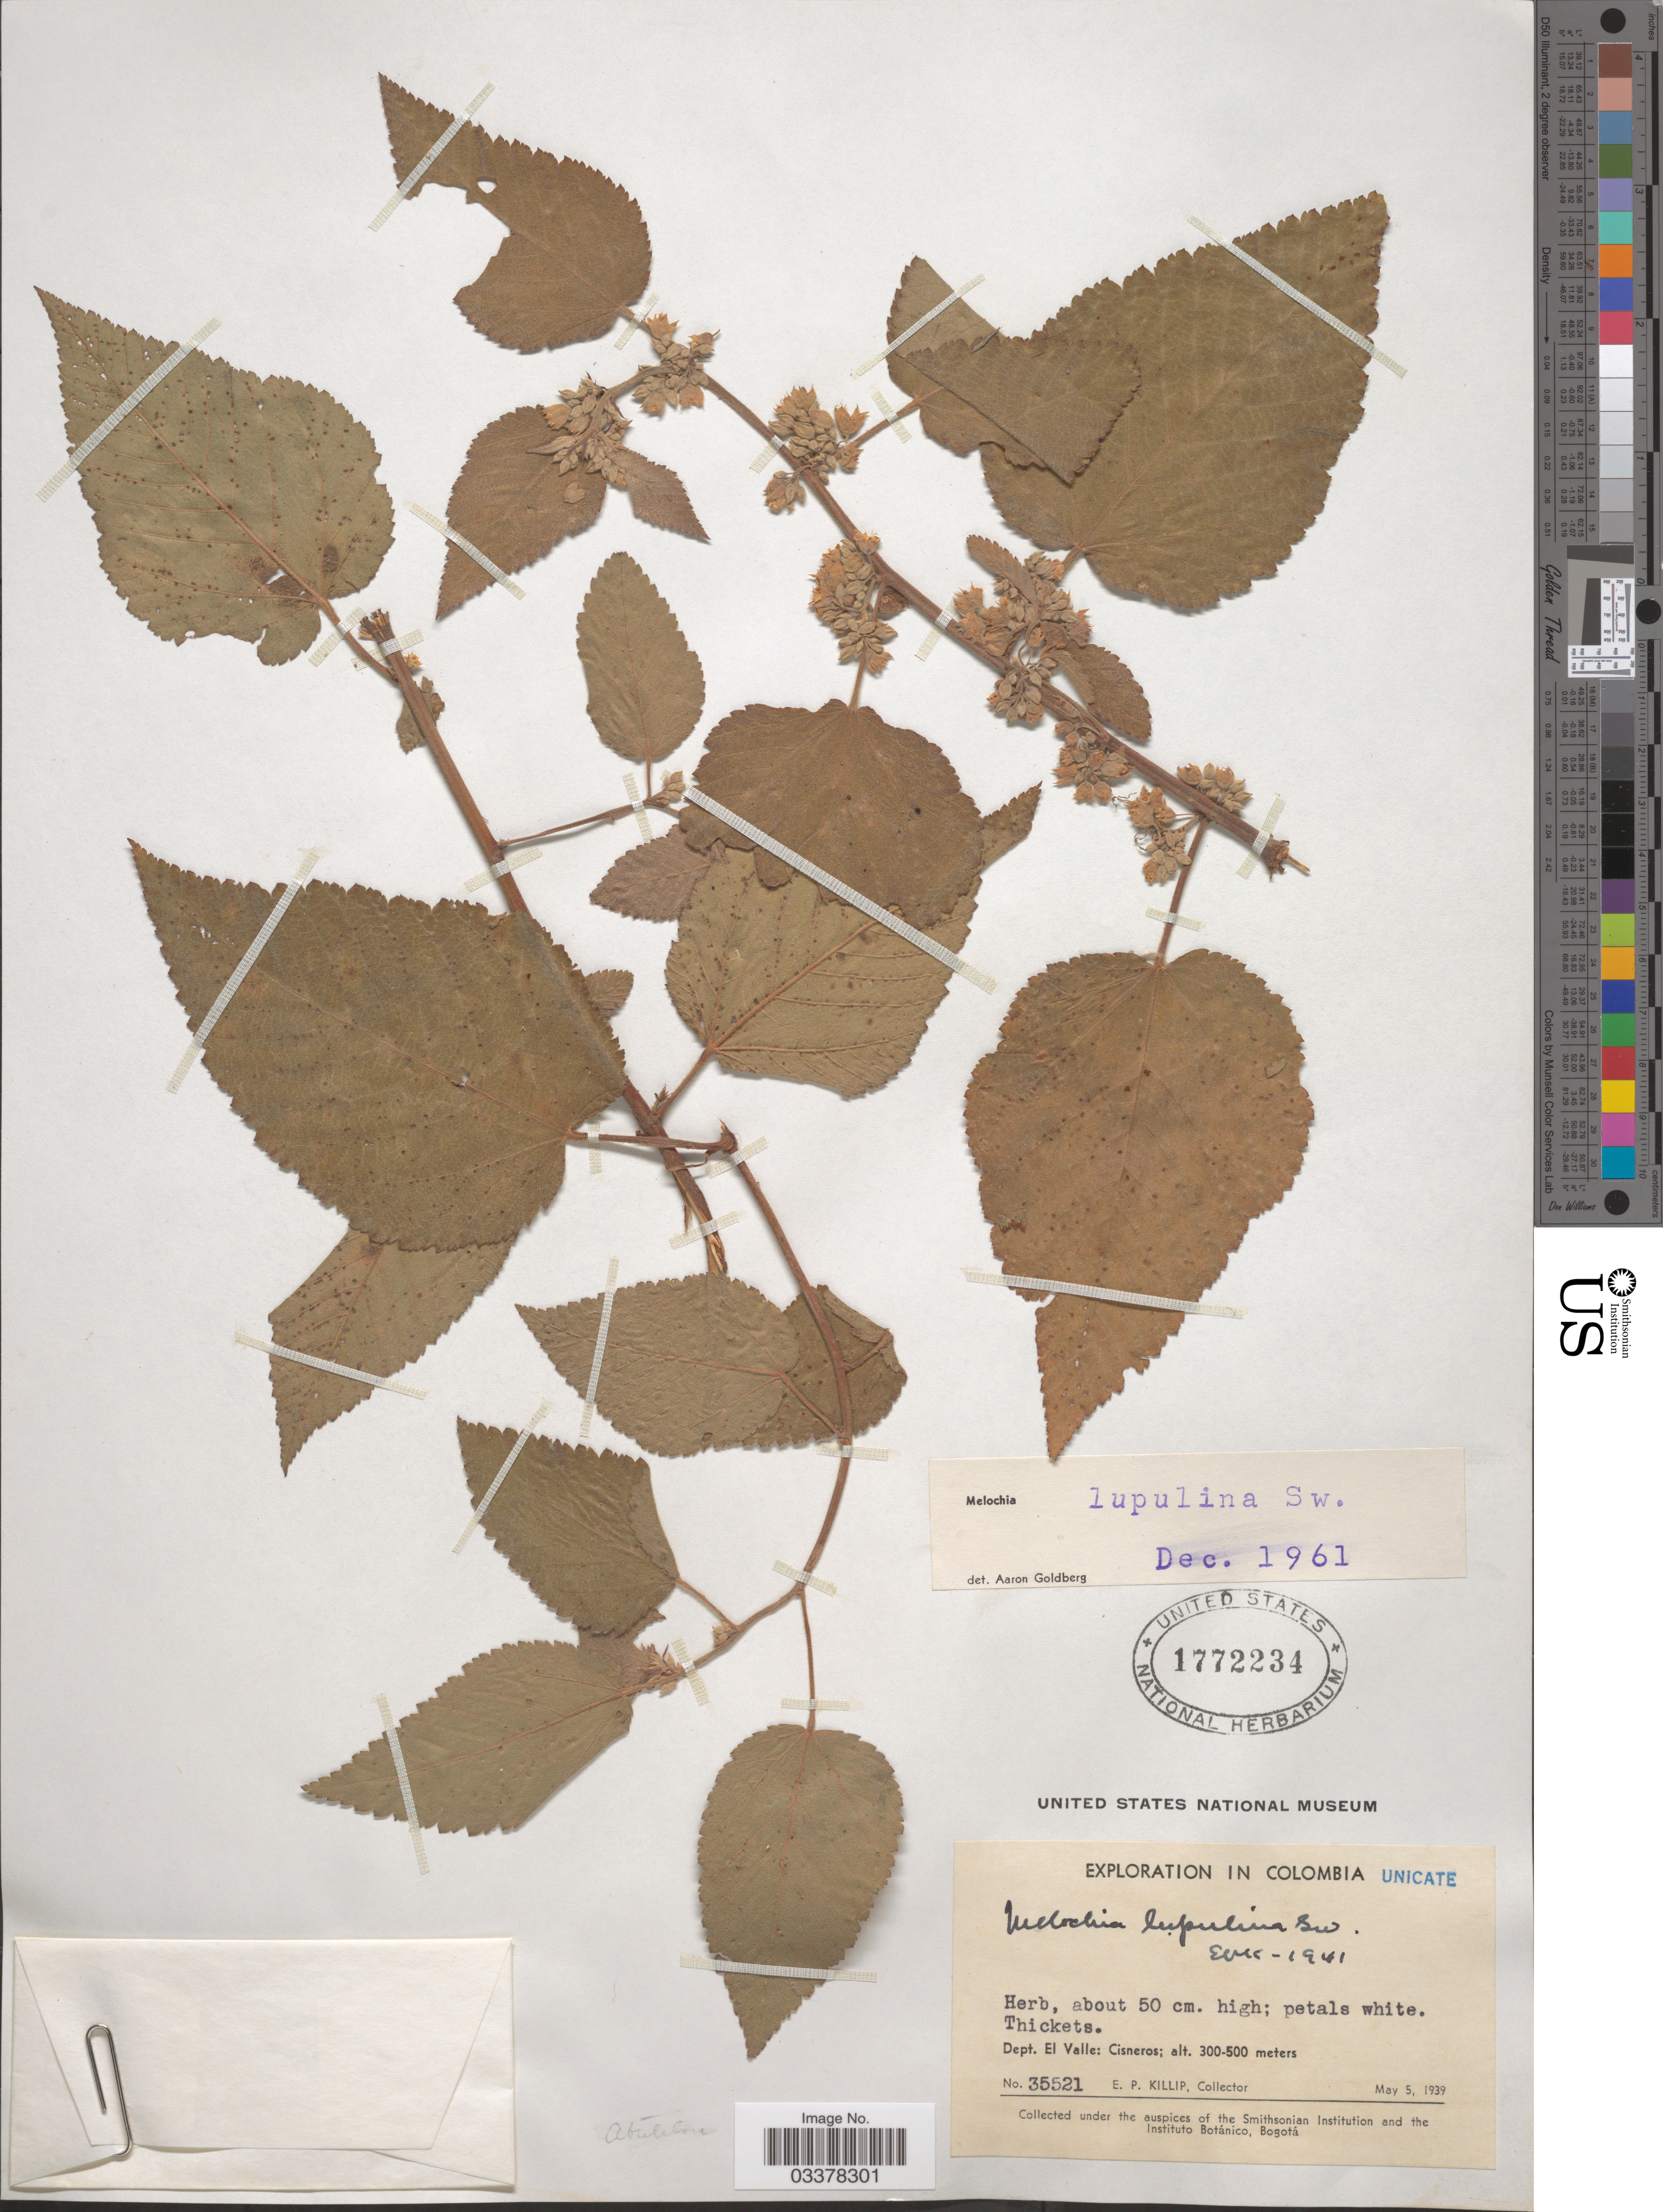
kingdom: Plantae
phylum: Tracheophyta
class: Magnoliopsida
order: Malvales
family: Malvaceae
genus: Melochia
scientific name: Melochia lupulina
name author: Sw.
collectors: E. P. Killip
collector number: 35521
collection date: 1939-05-05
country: Colombia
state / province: Valle del Cauca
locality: Dept. El Valle: Cisneros.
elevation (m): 300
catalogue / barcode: US 1772234